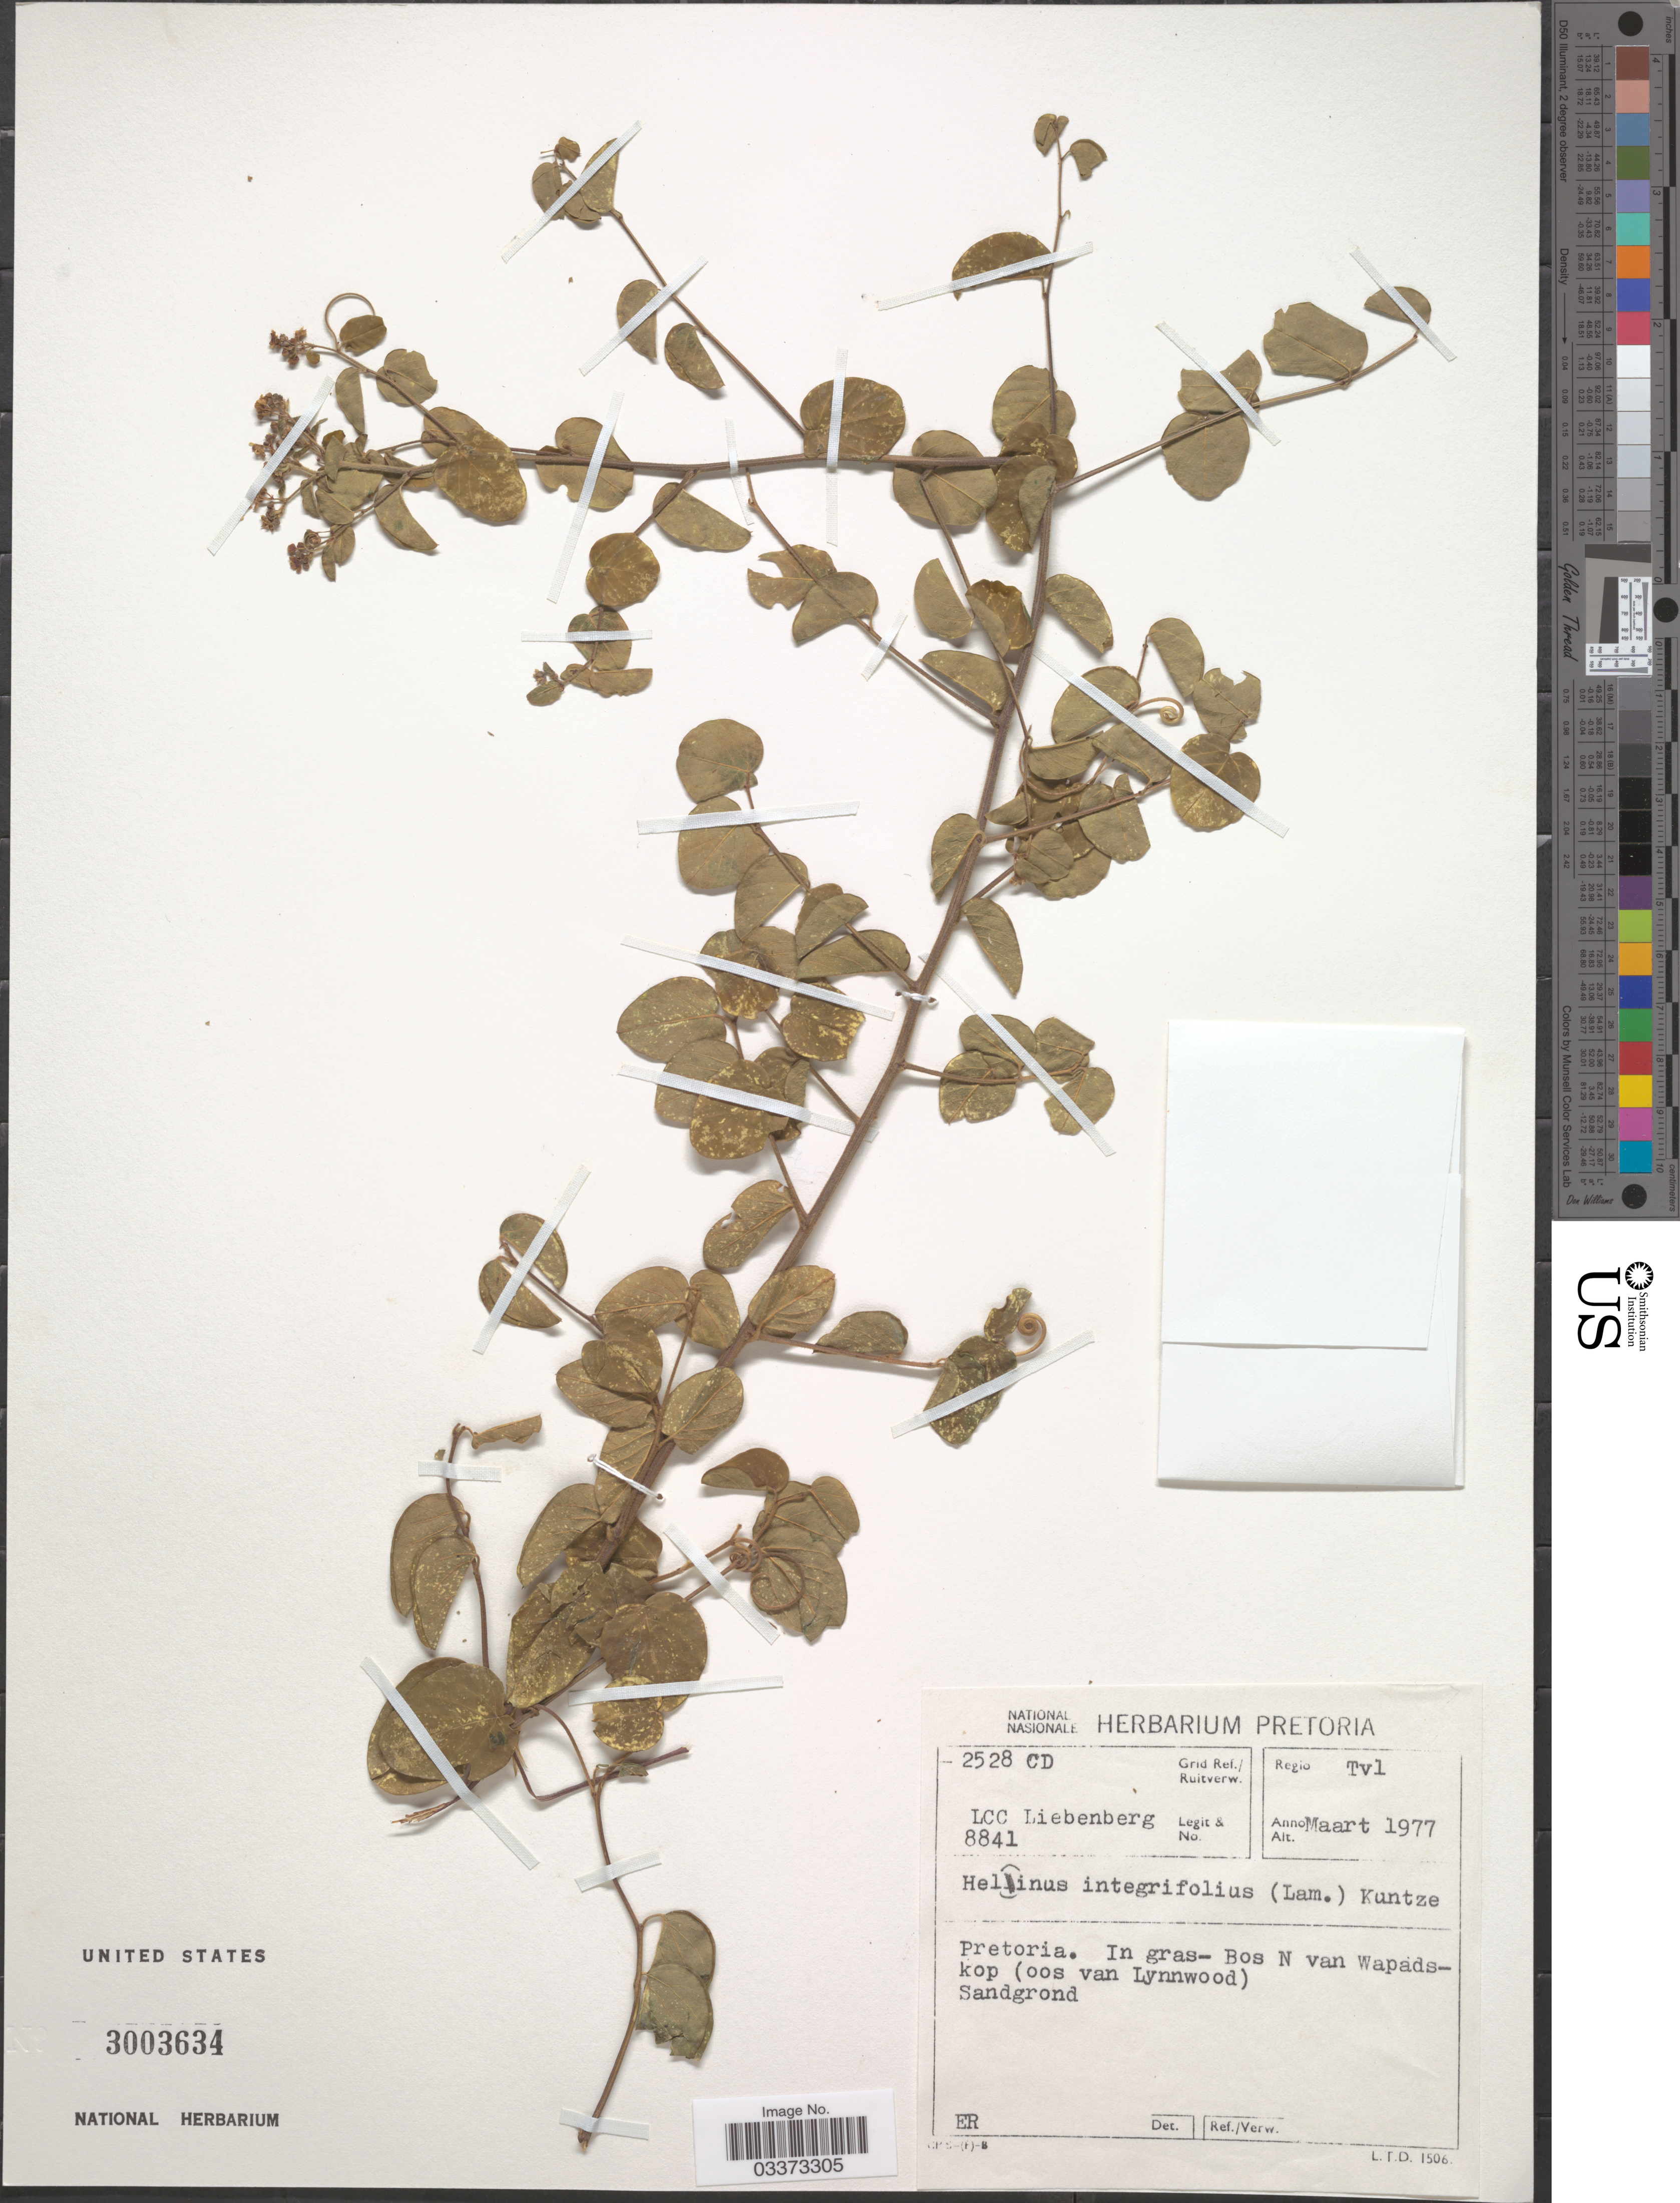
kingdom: Plantae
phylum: Tracheophyta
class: Magnoliopsida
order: Rosales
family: Rhamnaceae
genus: Helinus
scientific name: Helinus integrifolius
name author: (Lam.) Kuntze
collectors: L. Liebenberg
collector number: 8841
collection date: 1977-03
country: South Africa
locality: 2528 CD Grid Ref./ Ruitverw. Regio Tvl. Pretoria. In gras- Bos N van Wapadskop (oos van Lynnwood).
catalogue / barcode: US 3003634